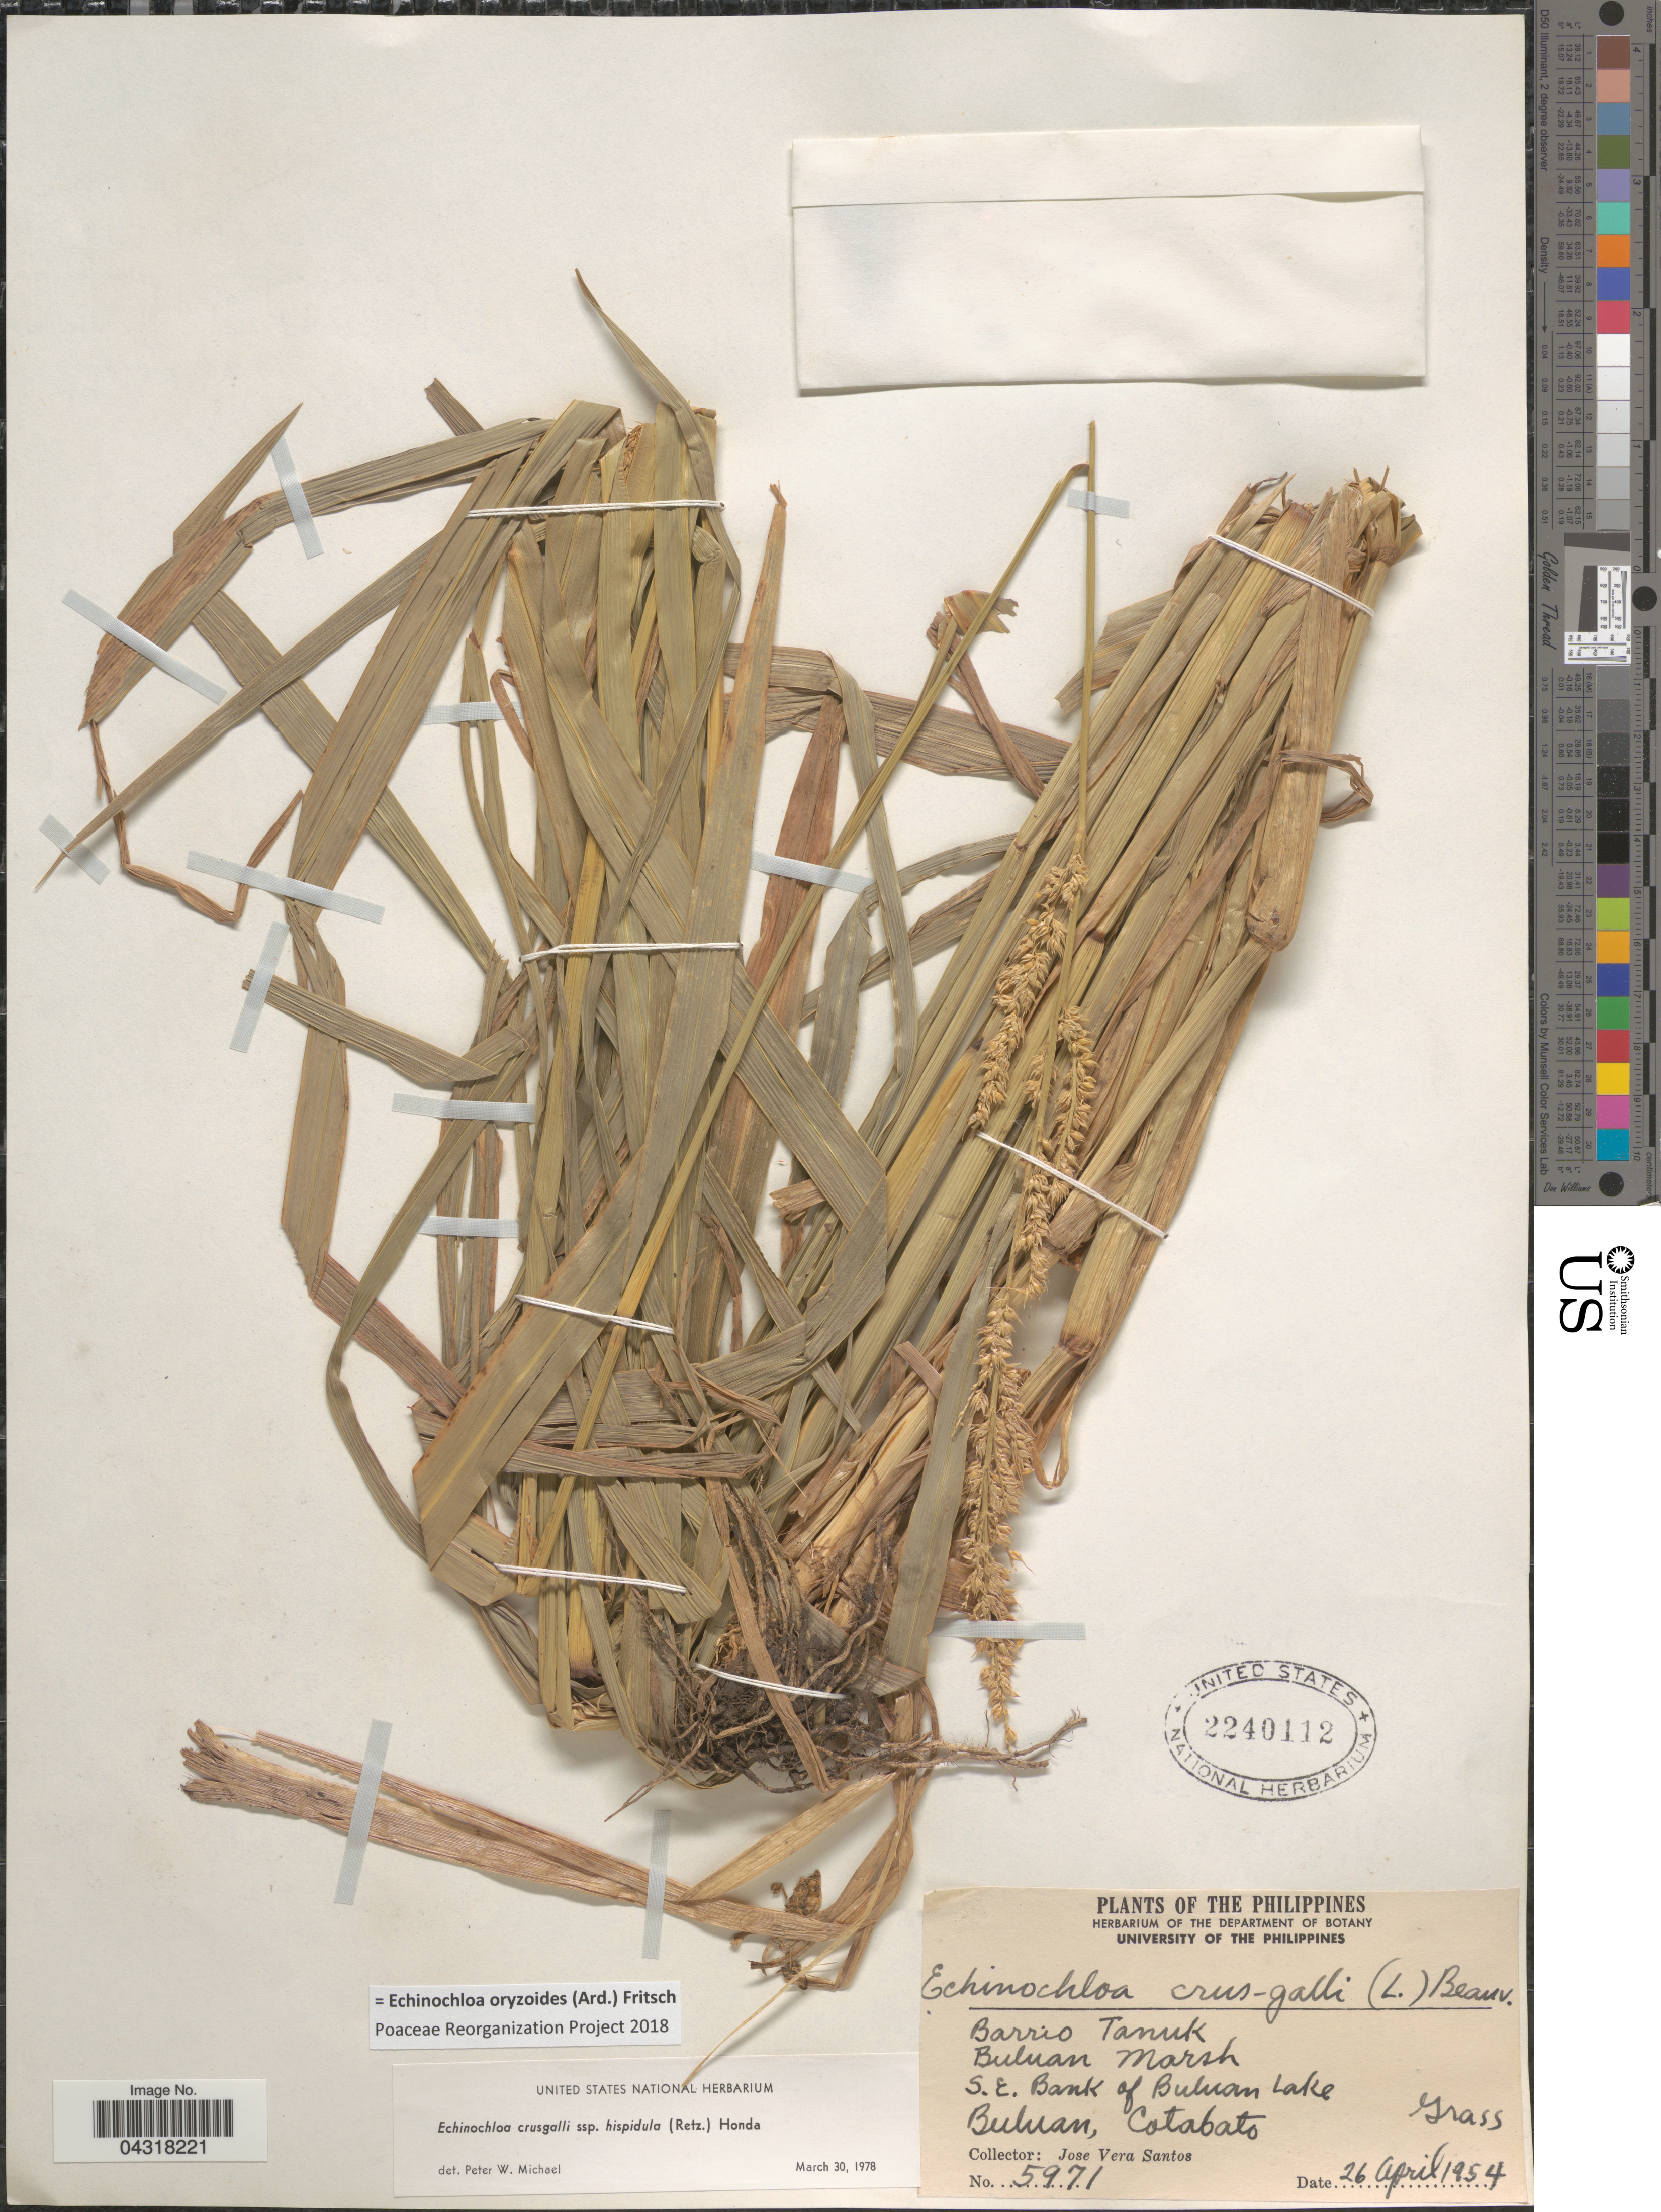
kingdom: Plantae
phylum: Tracheophyta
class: Liliopsida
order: Poales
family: Poaceae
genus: Echinochloa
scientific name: Echinochloa oryzoides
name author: (Ard.) Fritsch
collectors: J. Santos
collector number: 5971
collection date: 1954-04-26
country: Philippines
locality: Barrio Tanuk. Buluan Marsh. S.E. Bank of Buluan Lake. Buluan, Cotabato. Grass.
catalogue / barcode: US 2240112